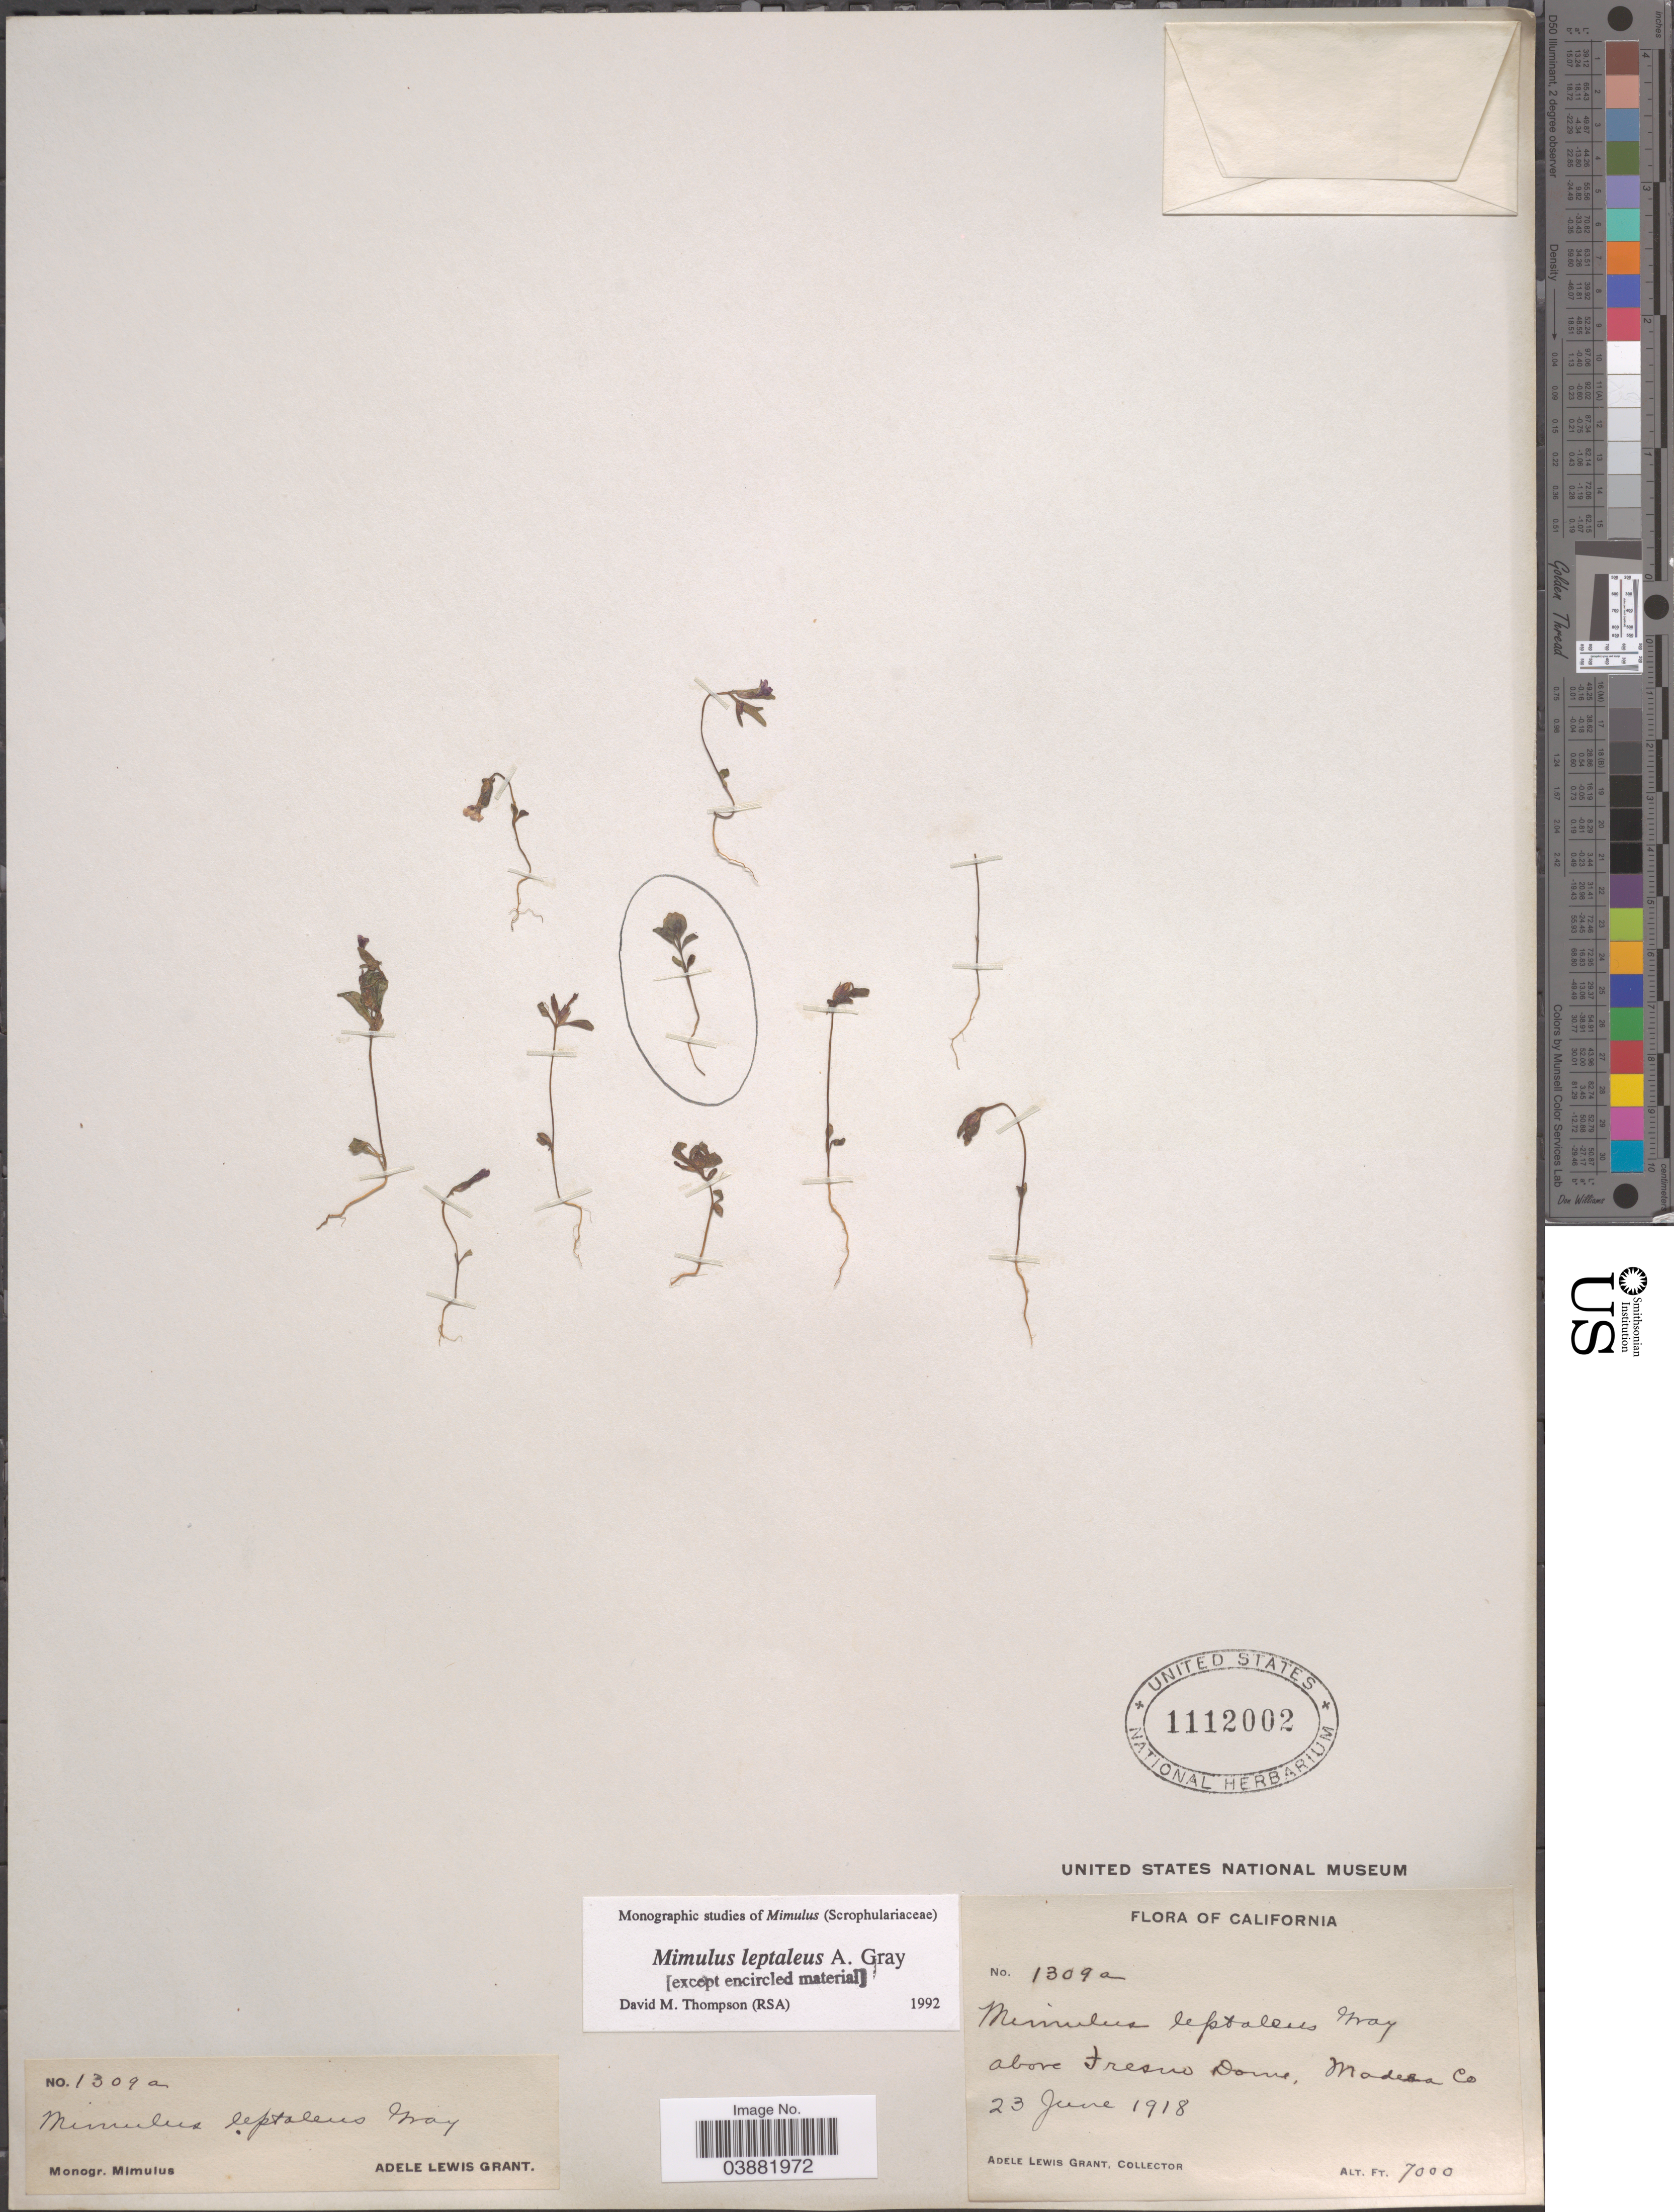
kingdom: Plantae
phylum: Tracheophyta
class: Magnoliopsida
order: Lamiales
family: Phrymaceae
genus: Mimulus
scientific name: Mimulus leptaleus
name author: A. Gray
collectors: A. L. Grant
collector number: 1309a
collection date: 1918-06-23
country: United States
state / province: California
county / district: Madera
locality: Above Fresno Dome, Madera Co.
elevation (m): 2134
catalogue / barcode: US 1112002